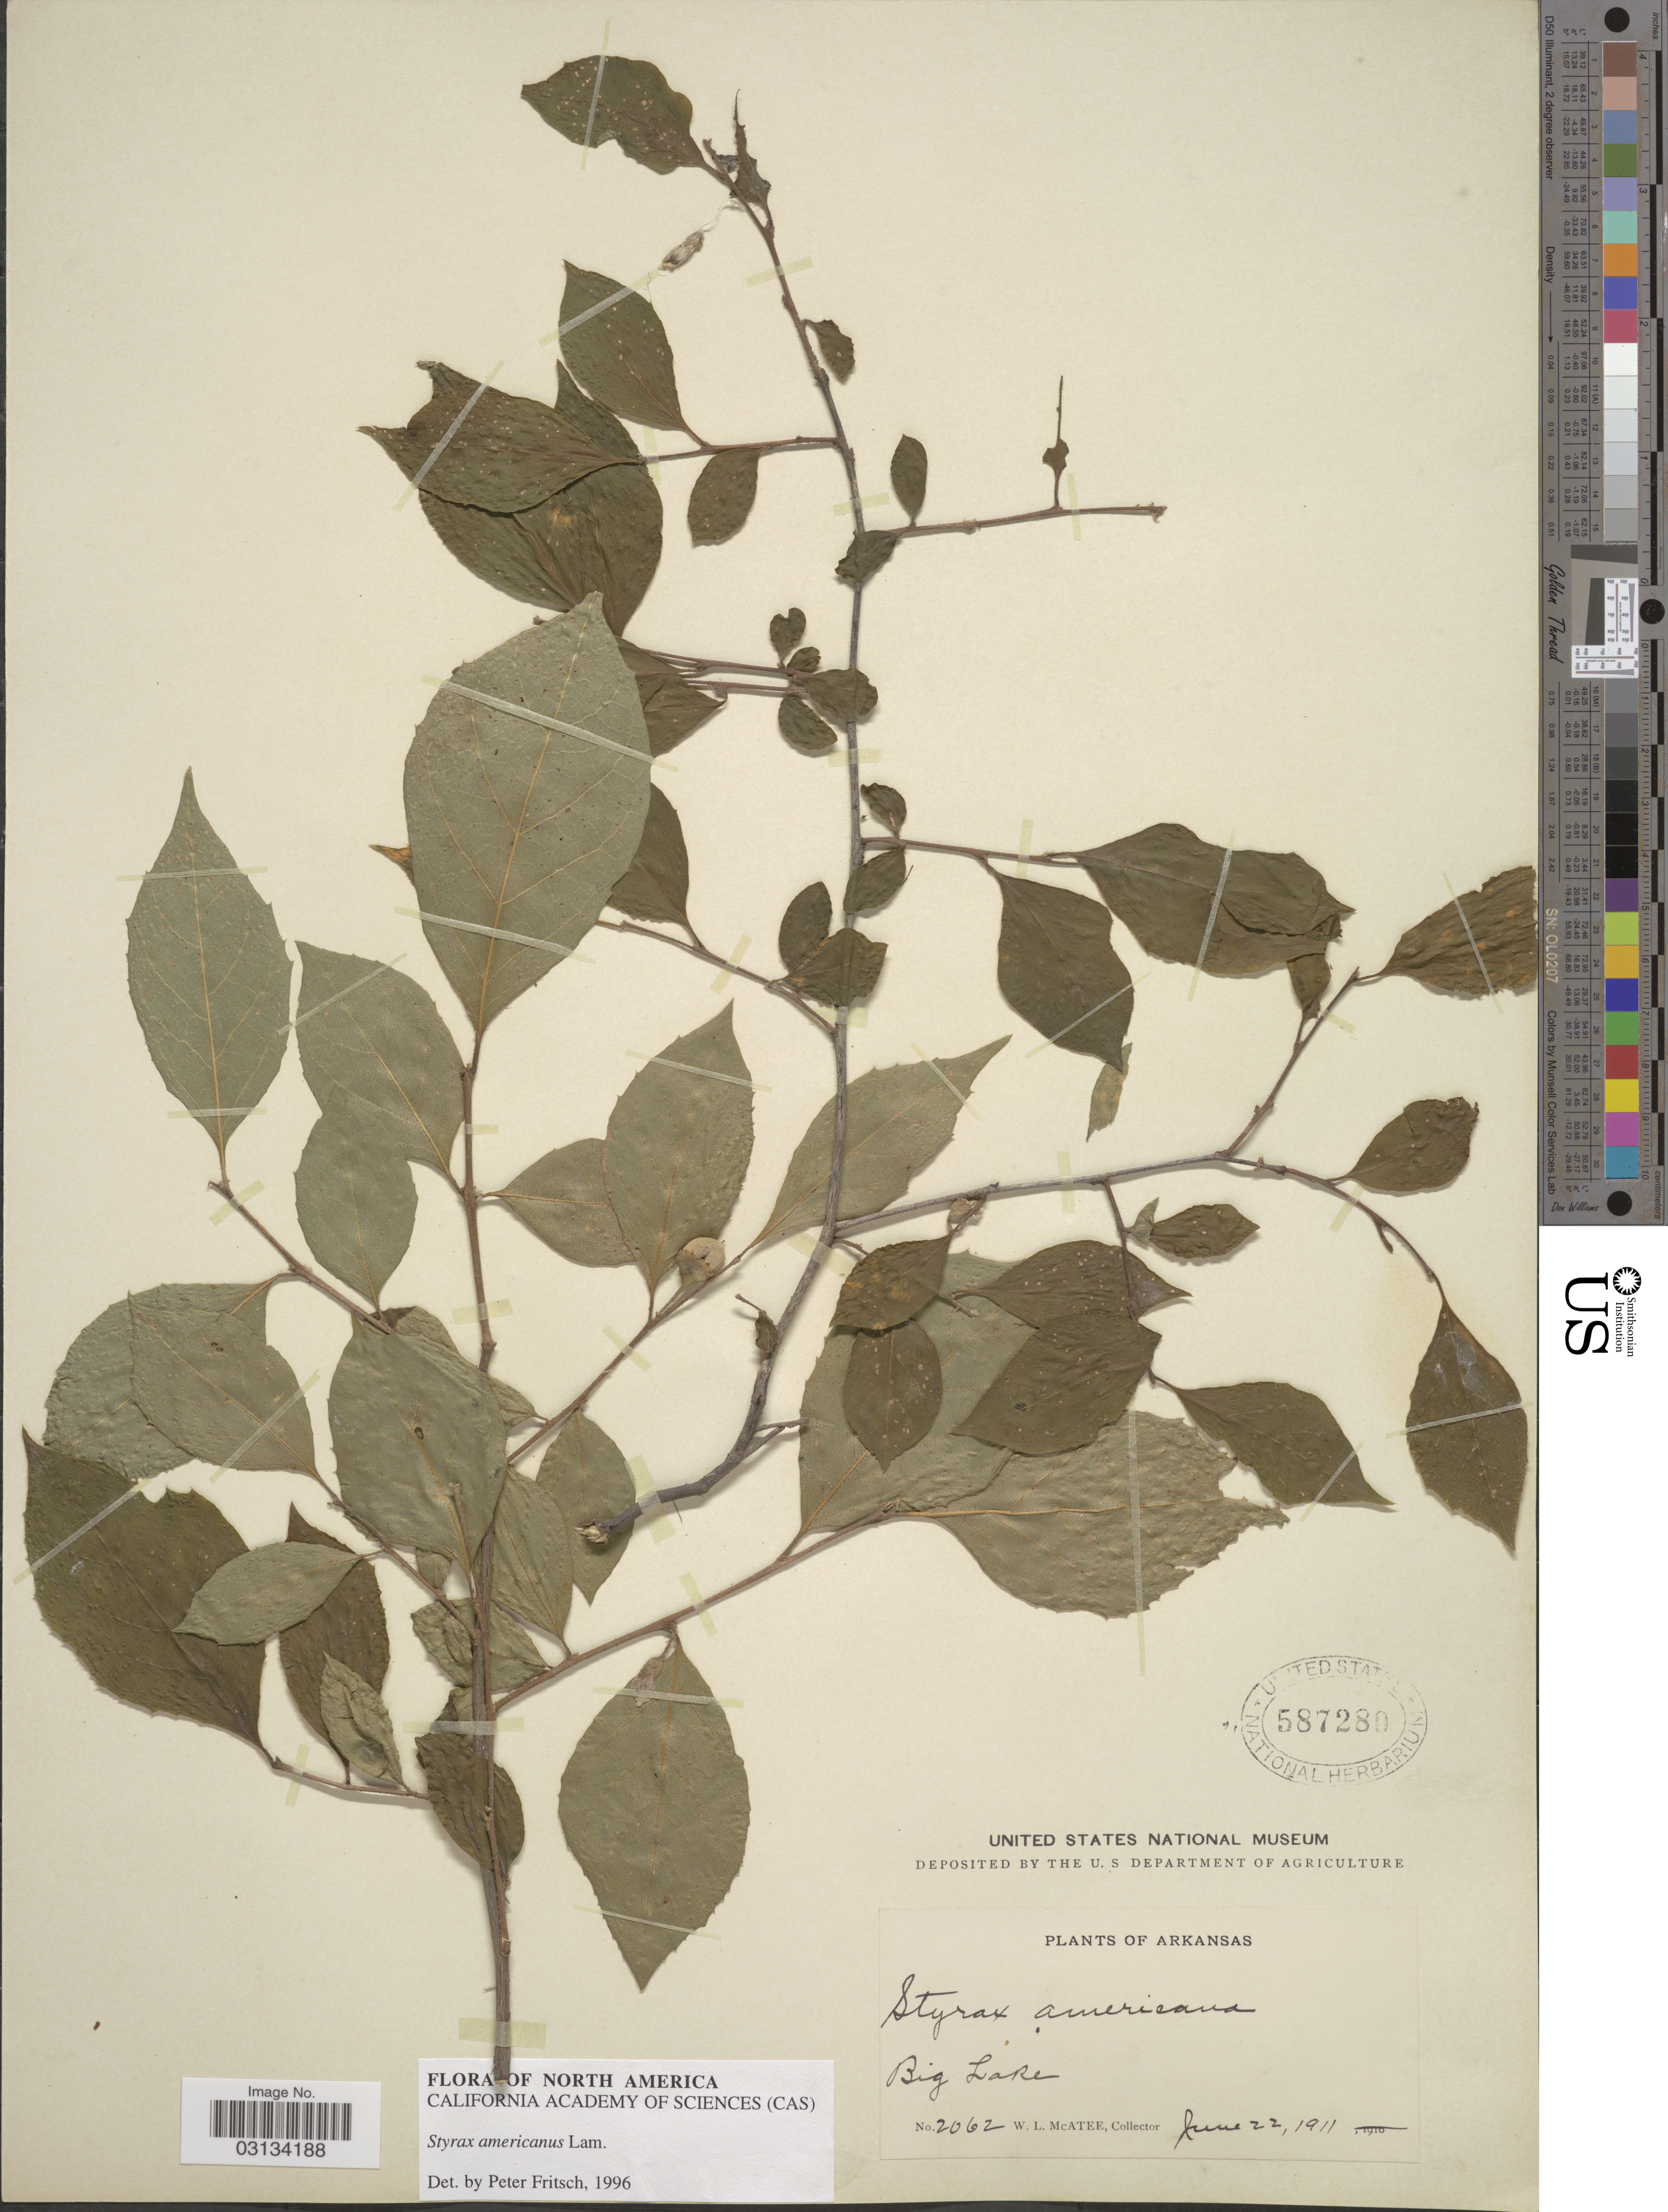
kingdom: Plantae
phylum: Tracheophyta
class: Magnoliopsida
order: Ericales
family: Styracaceae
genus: Styrax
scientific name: Styrax americanus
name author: Lam.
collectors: W. McAtee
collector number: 2062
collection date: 1911-06-22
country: United States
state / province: Arkansas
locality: Big Lake.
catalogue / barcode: US 587280